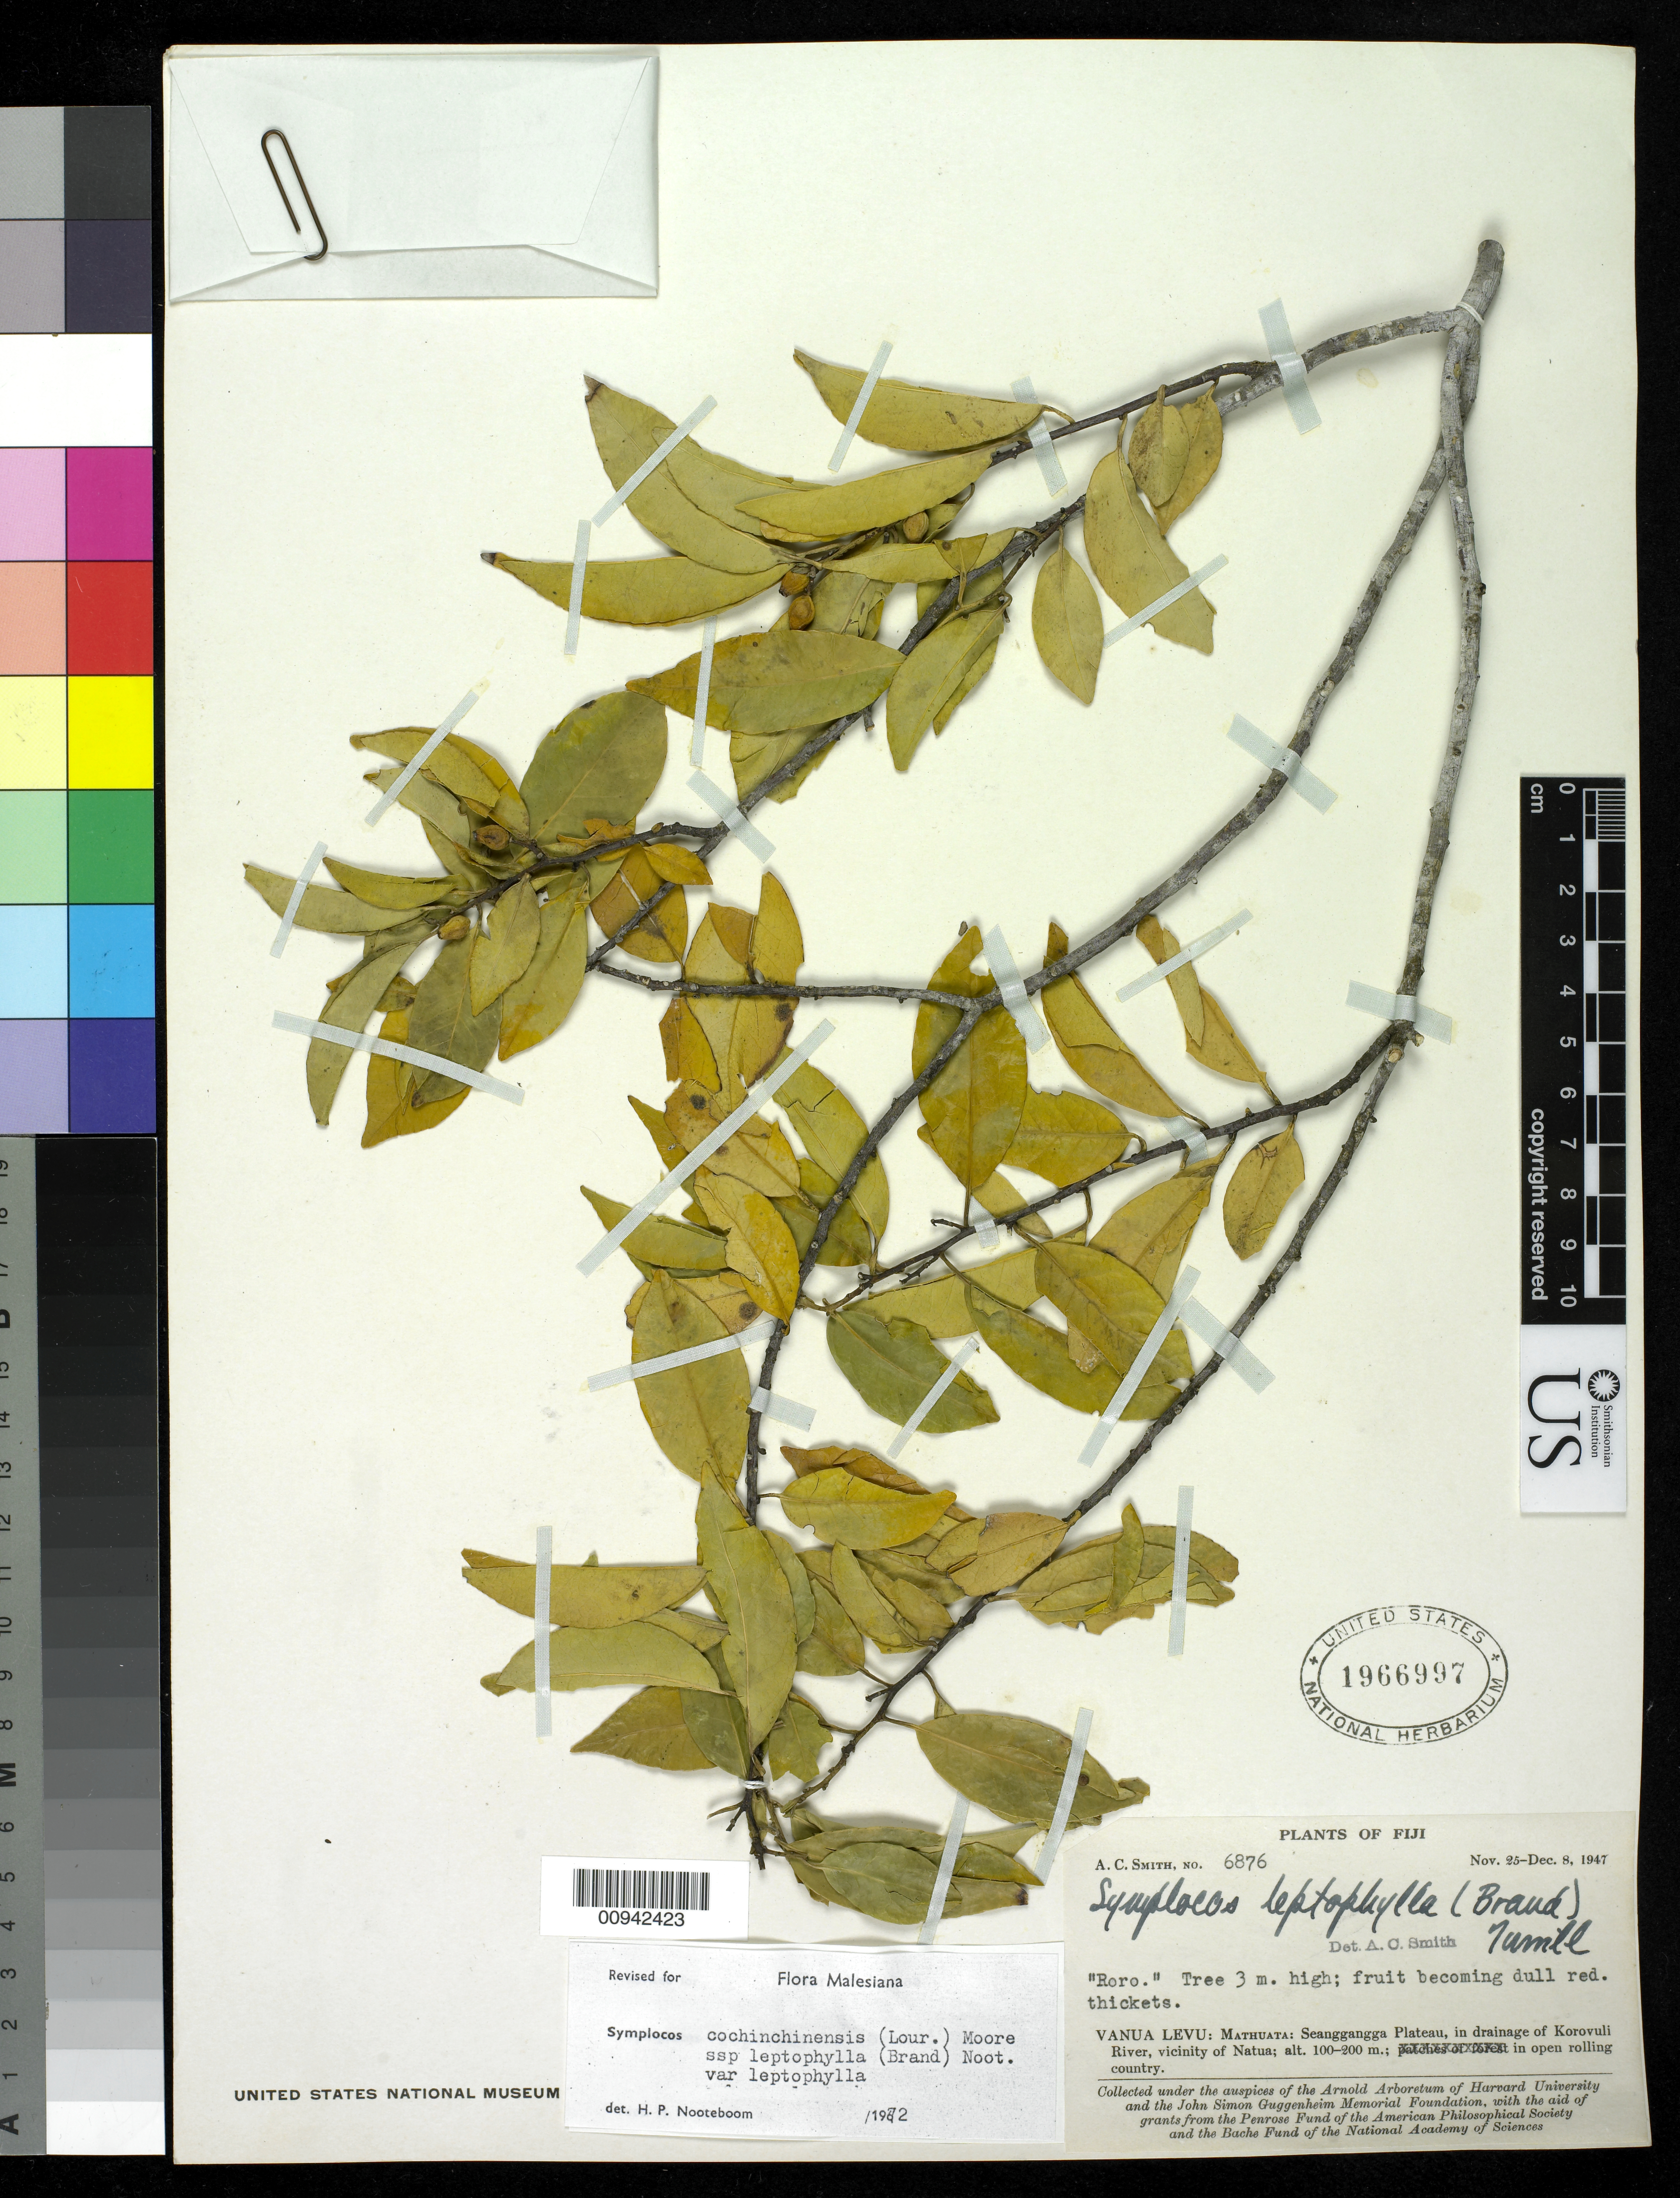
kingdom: Plantae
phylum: Tracheophyta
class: Magnoliopsida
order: Ericales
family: Symplocaceae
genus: Symplocos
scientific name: Symplocos cochinchinensis var. leptophylla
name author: (Brand) Noot.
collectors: C. A. Smith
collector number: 6876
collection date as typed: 25 Nov 1947 to 08 Dec 1947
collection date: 1947-11-25/1947-12-08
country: Fiji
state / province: Northern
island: Macuata-i-wai [Mathuata-i-wai]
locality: Mathuata: Seanggangga Plateau, in drainage of Korovuli River, vicinity of Natua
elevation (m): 100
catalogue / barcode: US 1966997